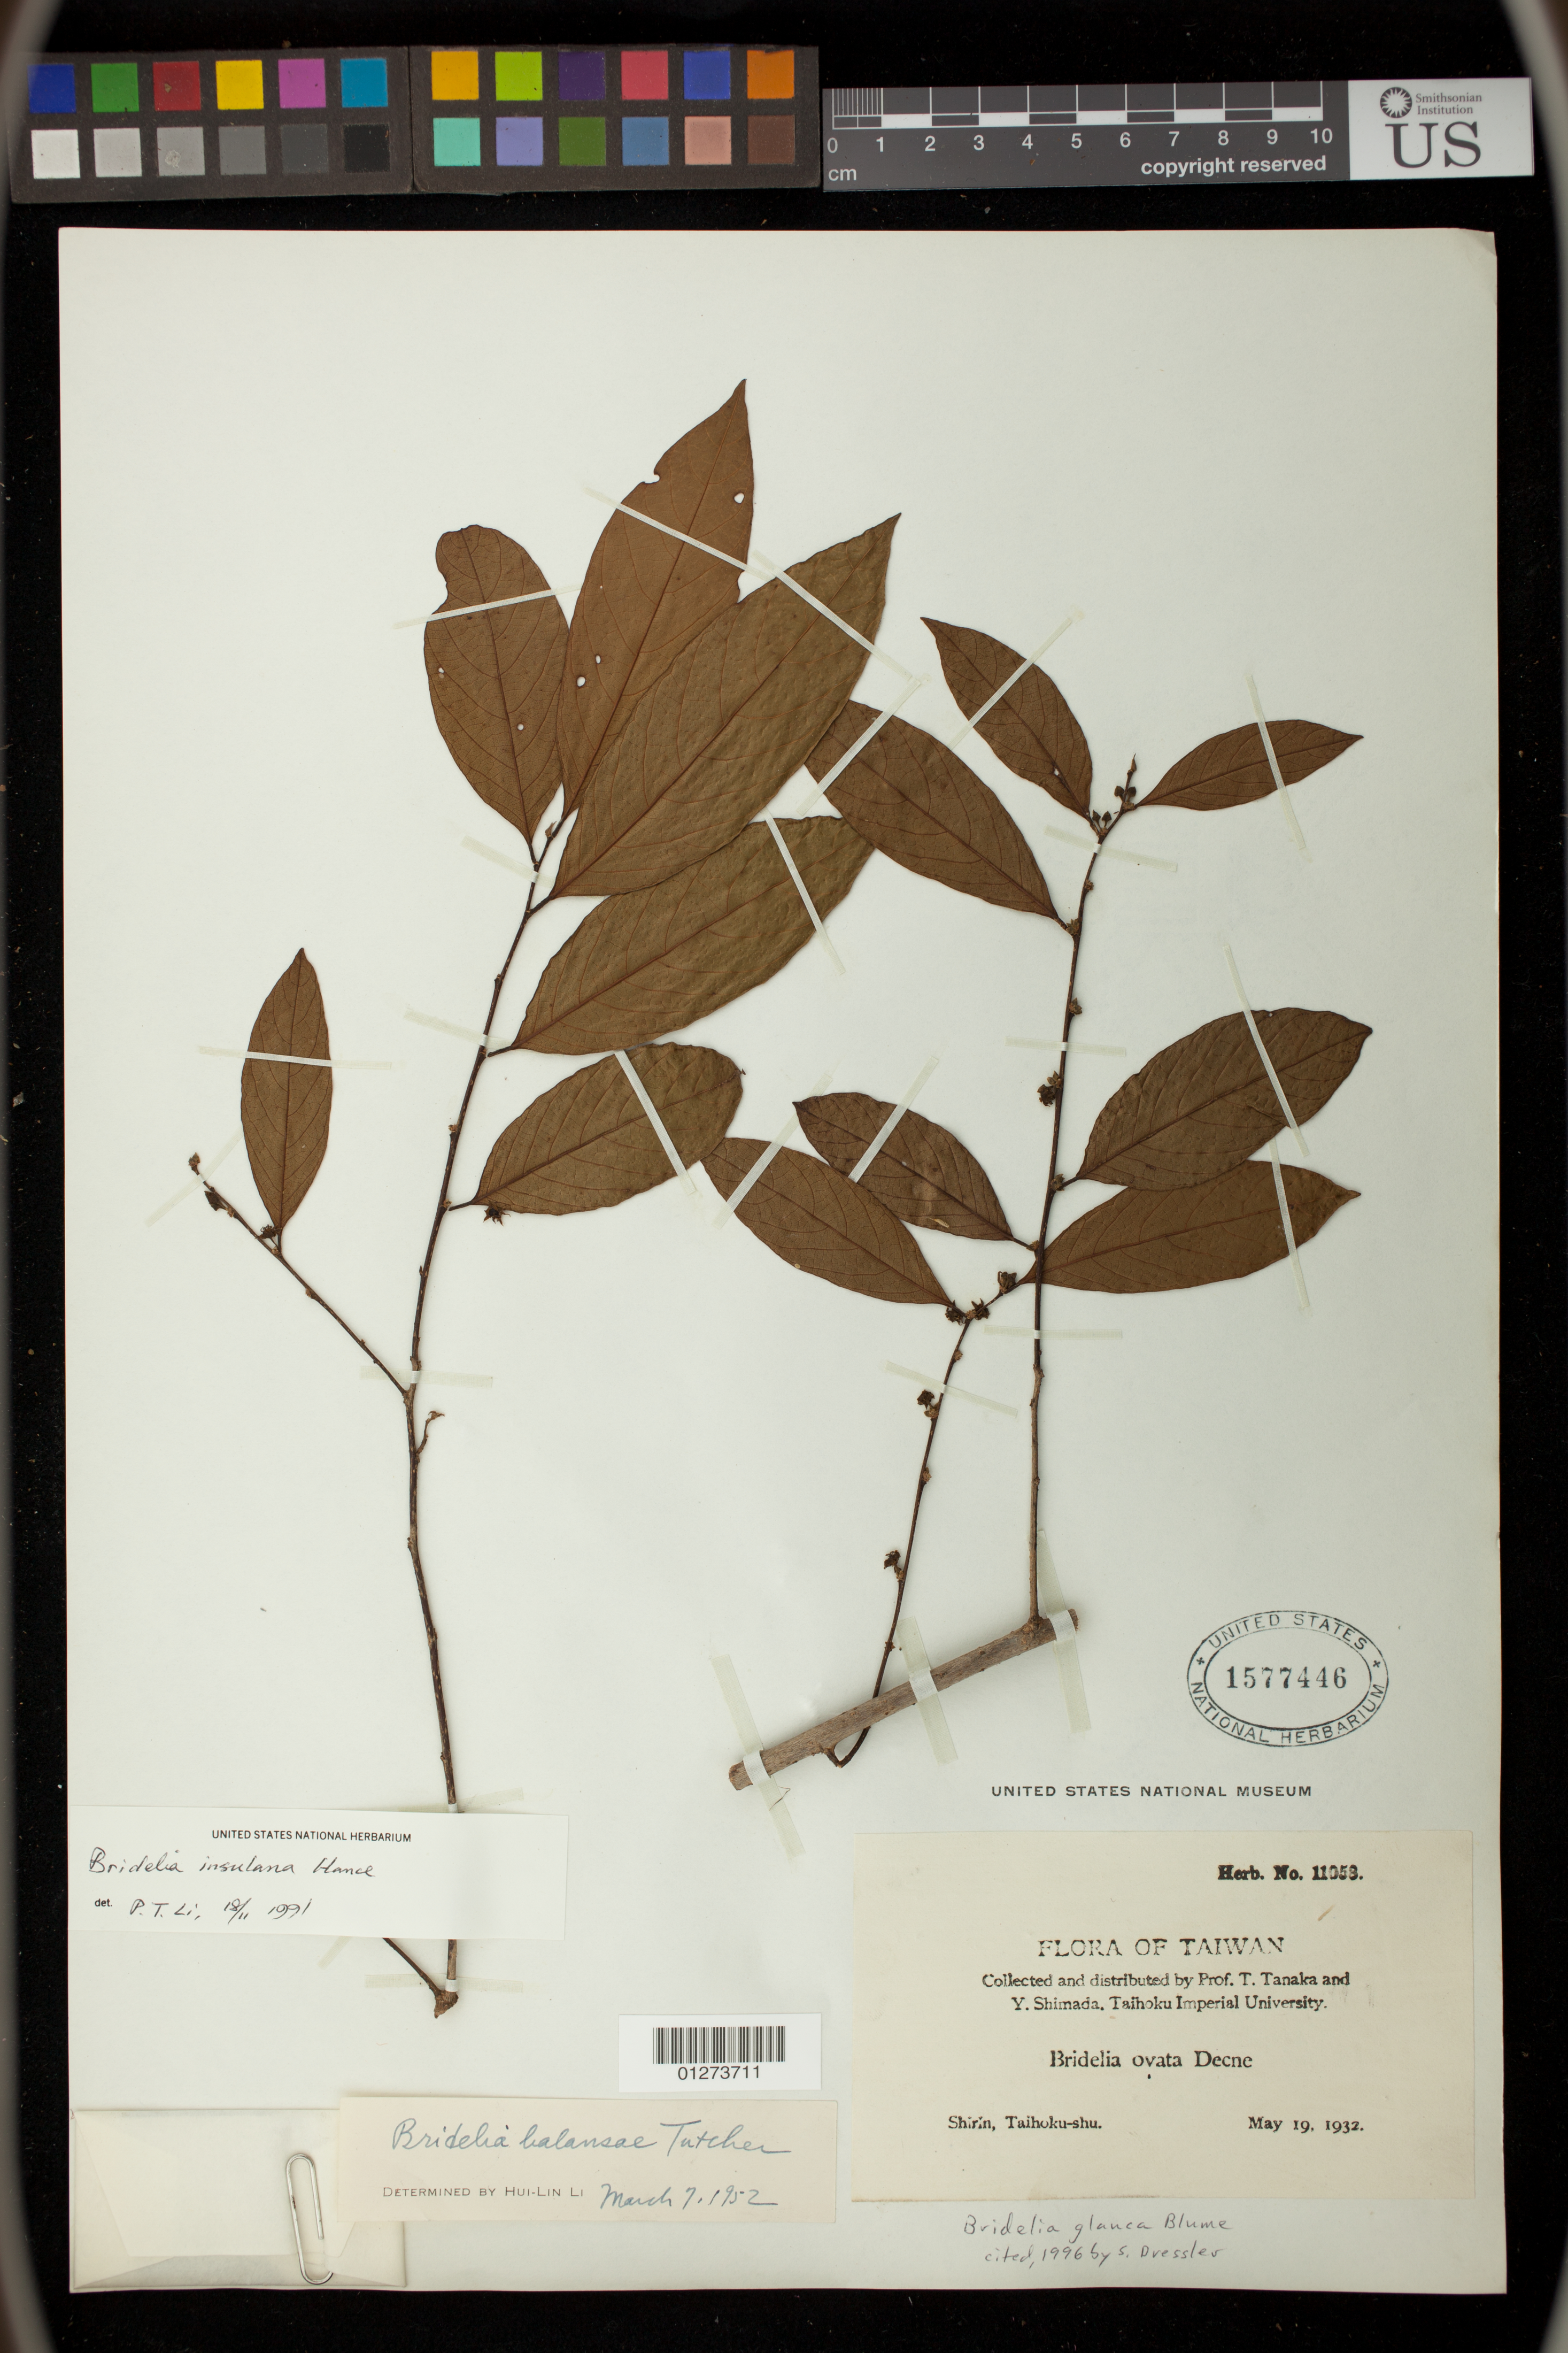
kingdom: Plantae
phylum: Tracheophyta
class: Magnoliopsida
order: Malpighiales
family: Phyllanthaceae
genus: Bridelia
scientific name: Bridelia glauca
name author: Blume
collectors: T. Tanaka & Y. Shimada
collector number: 11058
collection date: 1932-05-19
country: Taiwan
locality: Shirin, Taihoku-shu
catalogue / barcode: US 1577446